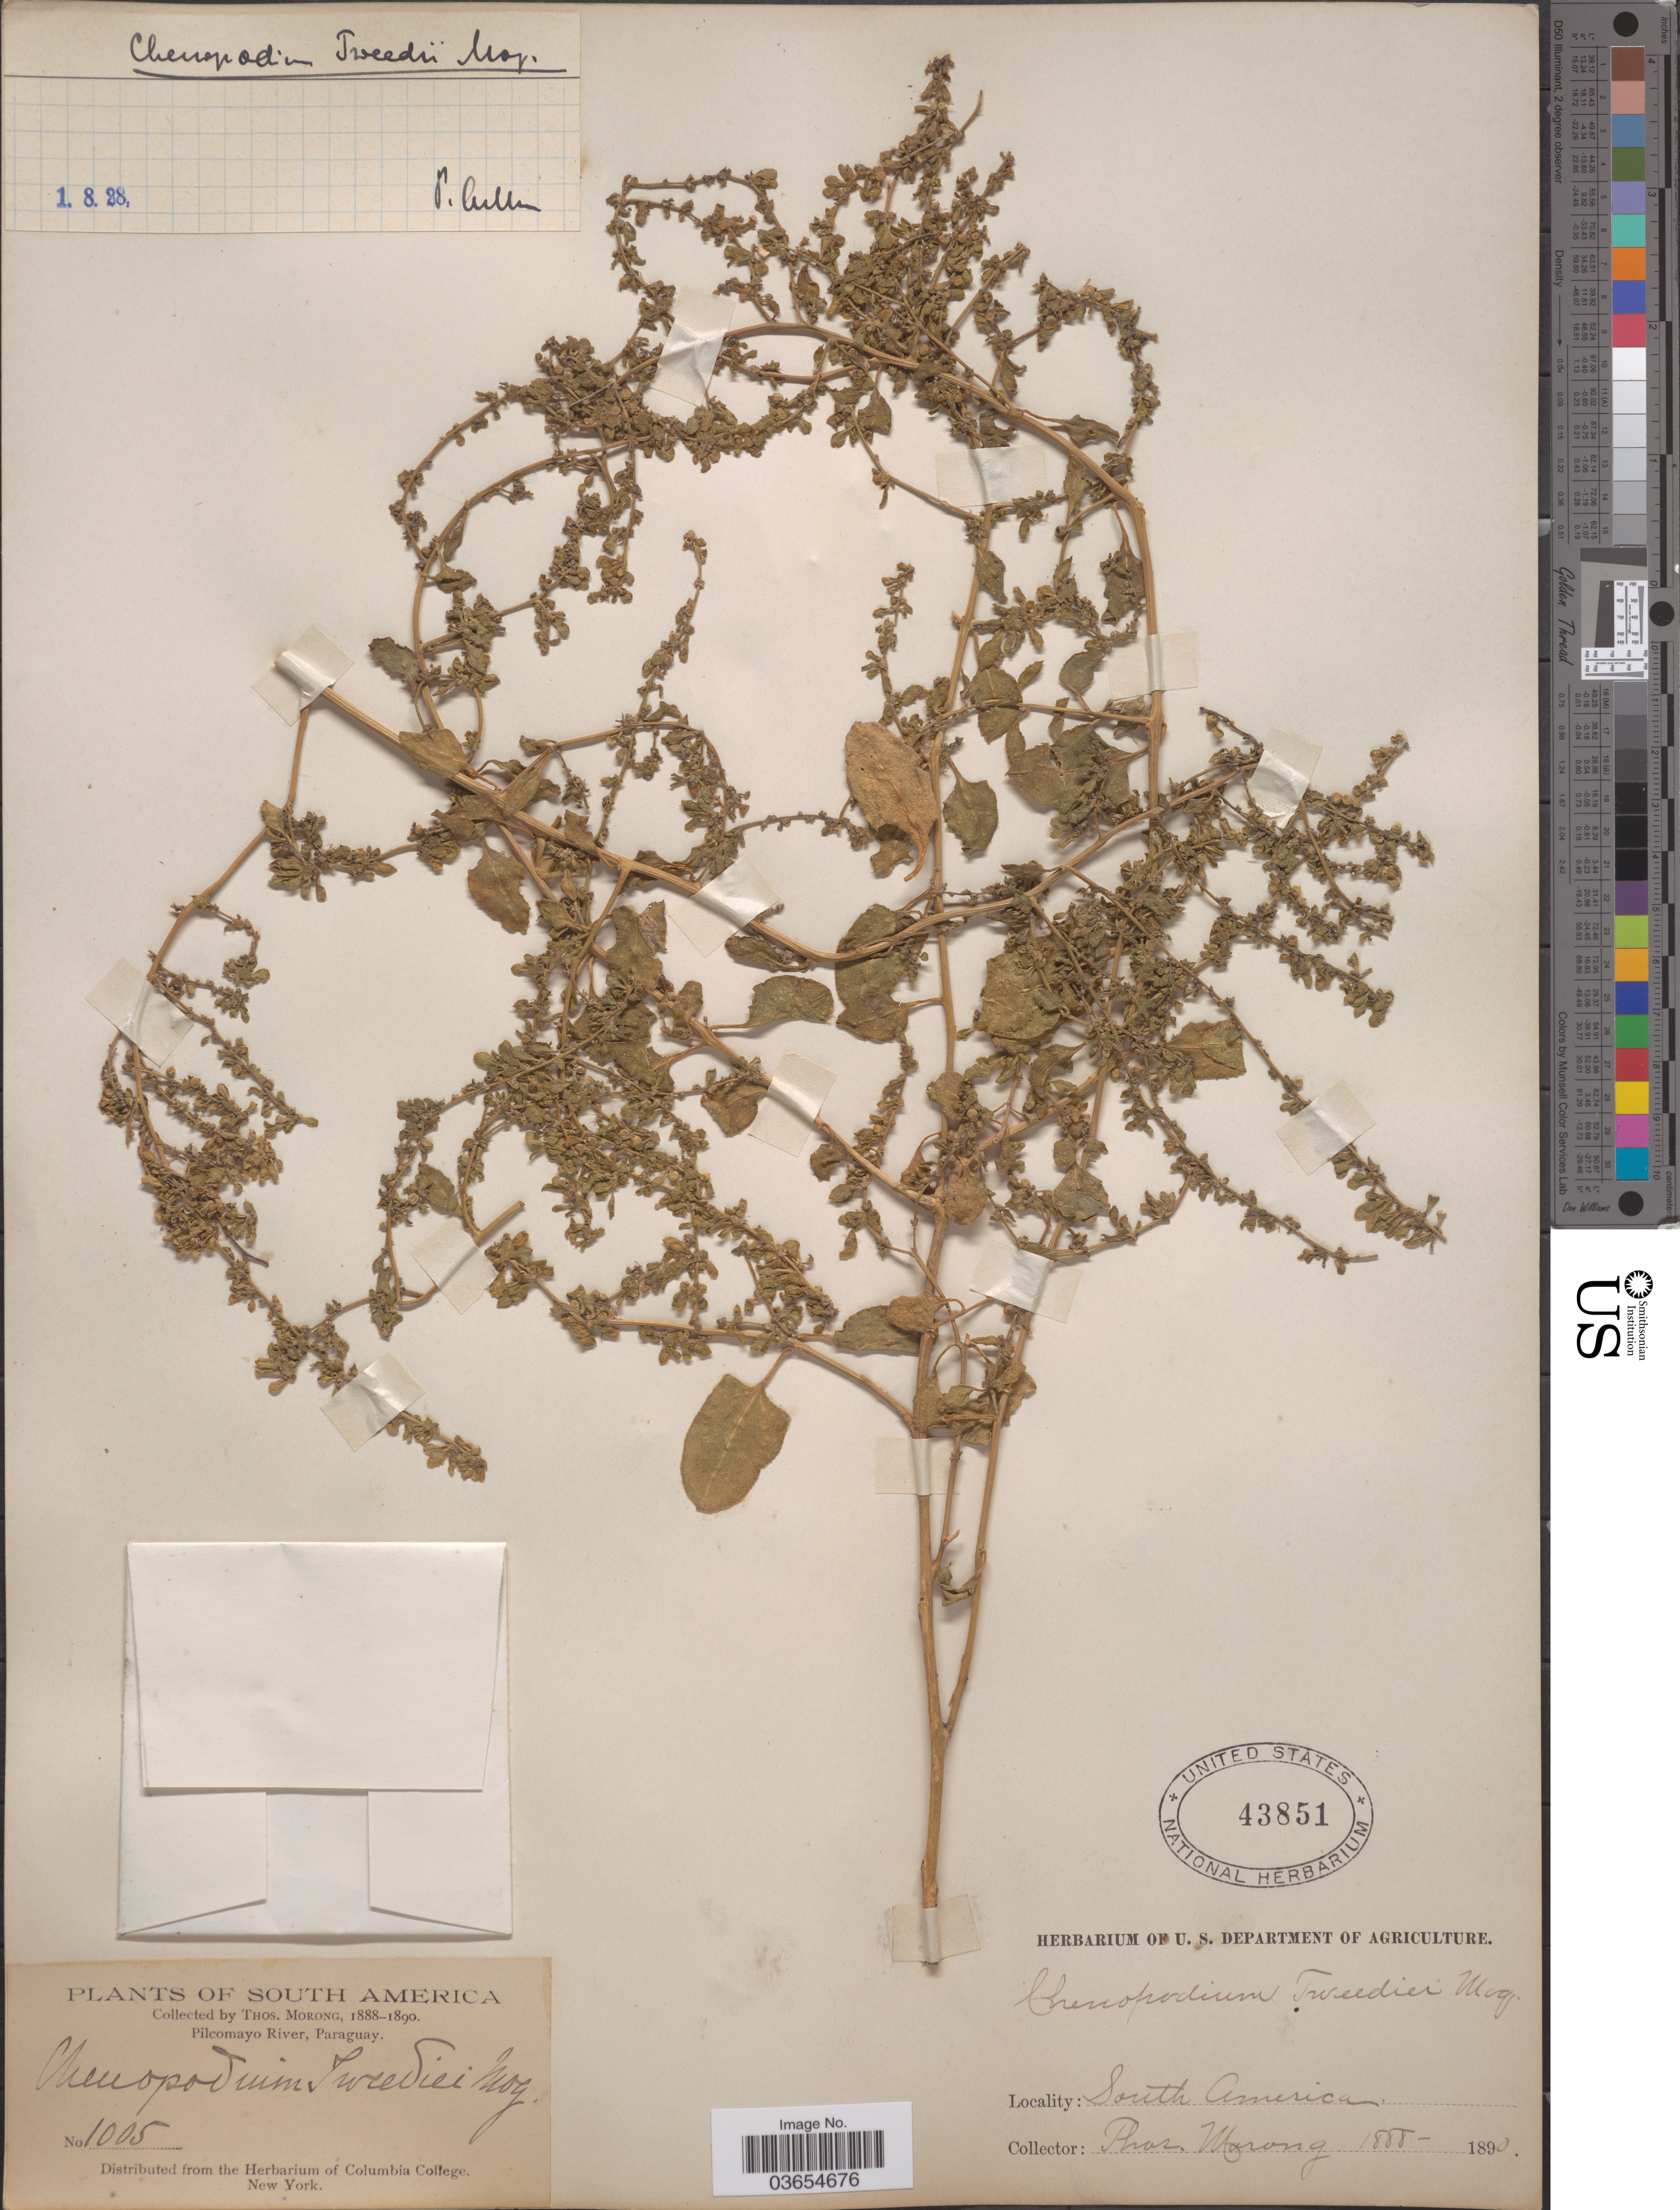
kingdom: Plantae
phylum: Tracheophyta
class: Magnoliopsida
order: Caryophyllales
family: Amaranthaceae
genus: Chenopodium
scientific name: Chenopodium tweedii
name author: Moq.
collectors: ex herb. T. Morong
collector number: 1005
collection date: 1888/1890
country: Paraguay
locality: Pilcomayo River.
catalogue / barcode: US 43851